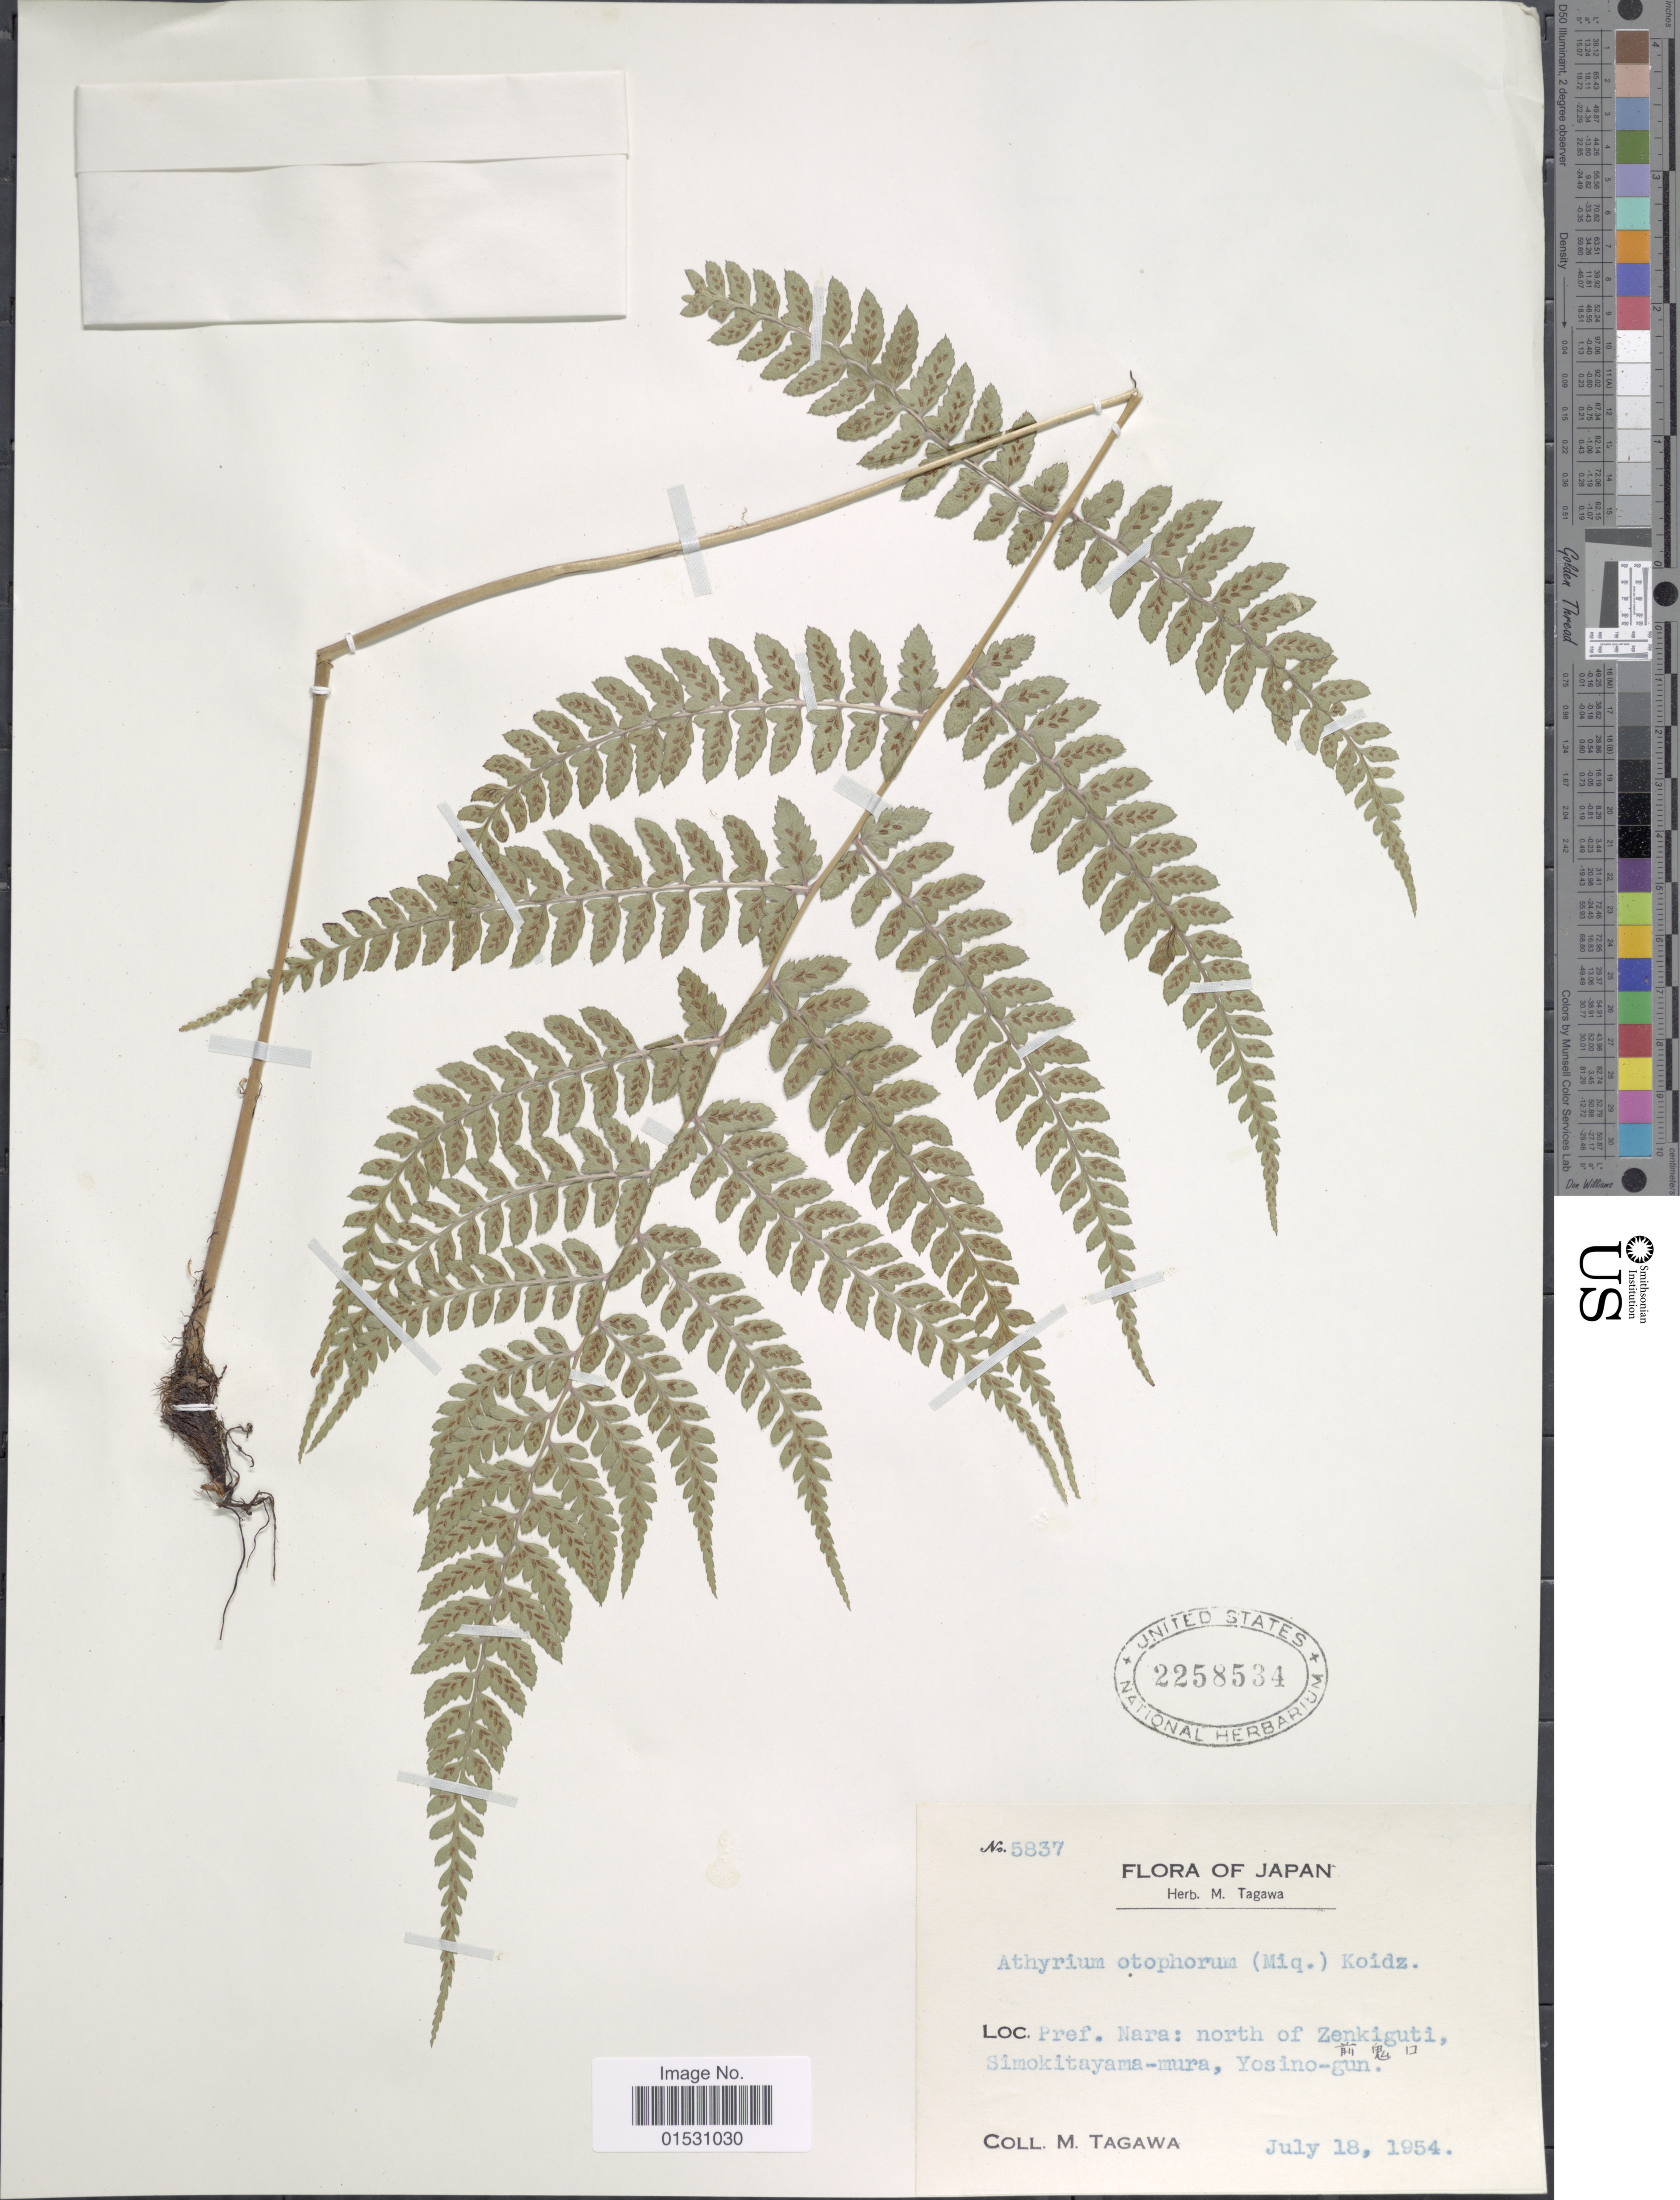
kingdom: Plantae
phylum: Tracheophyta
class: Polypodiopsida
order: Polypodiales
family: Athyriaceae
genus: Athyrium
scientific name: Athyrium otophorum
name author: (Miq.) Koidz.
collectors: M. Tagawa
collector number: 5837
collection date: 1954-07-18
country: Japan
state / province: Nara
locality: Pref. Nara: north of Zenkiguti, Simokitayama-mura, Yosino-gun.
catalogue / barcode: US 2258534